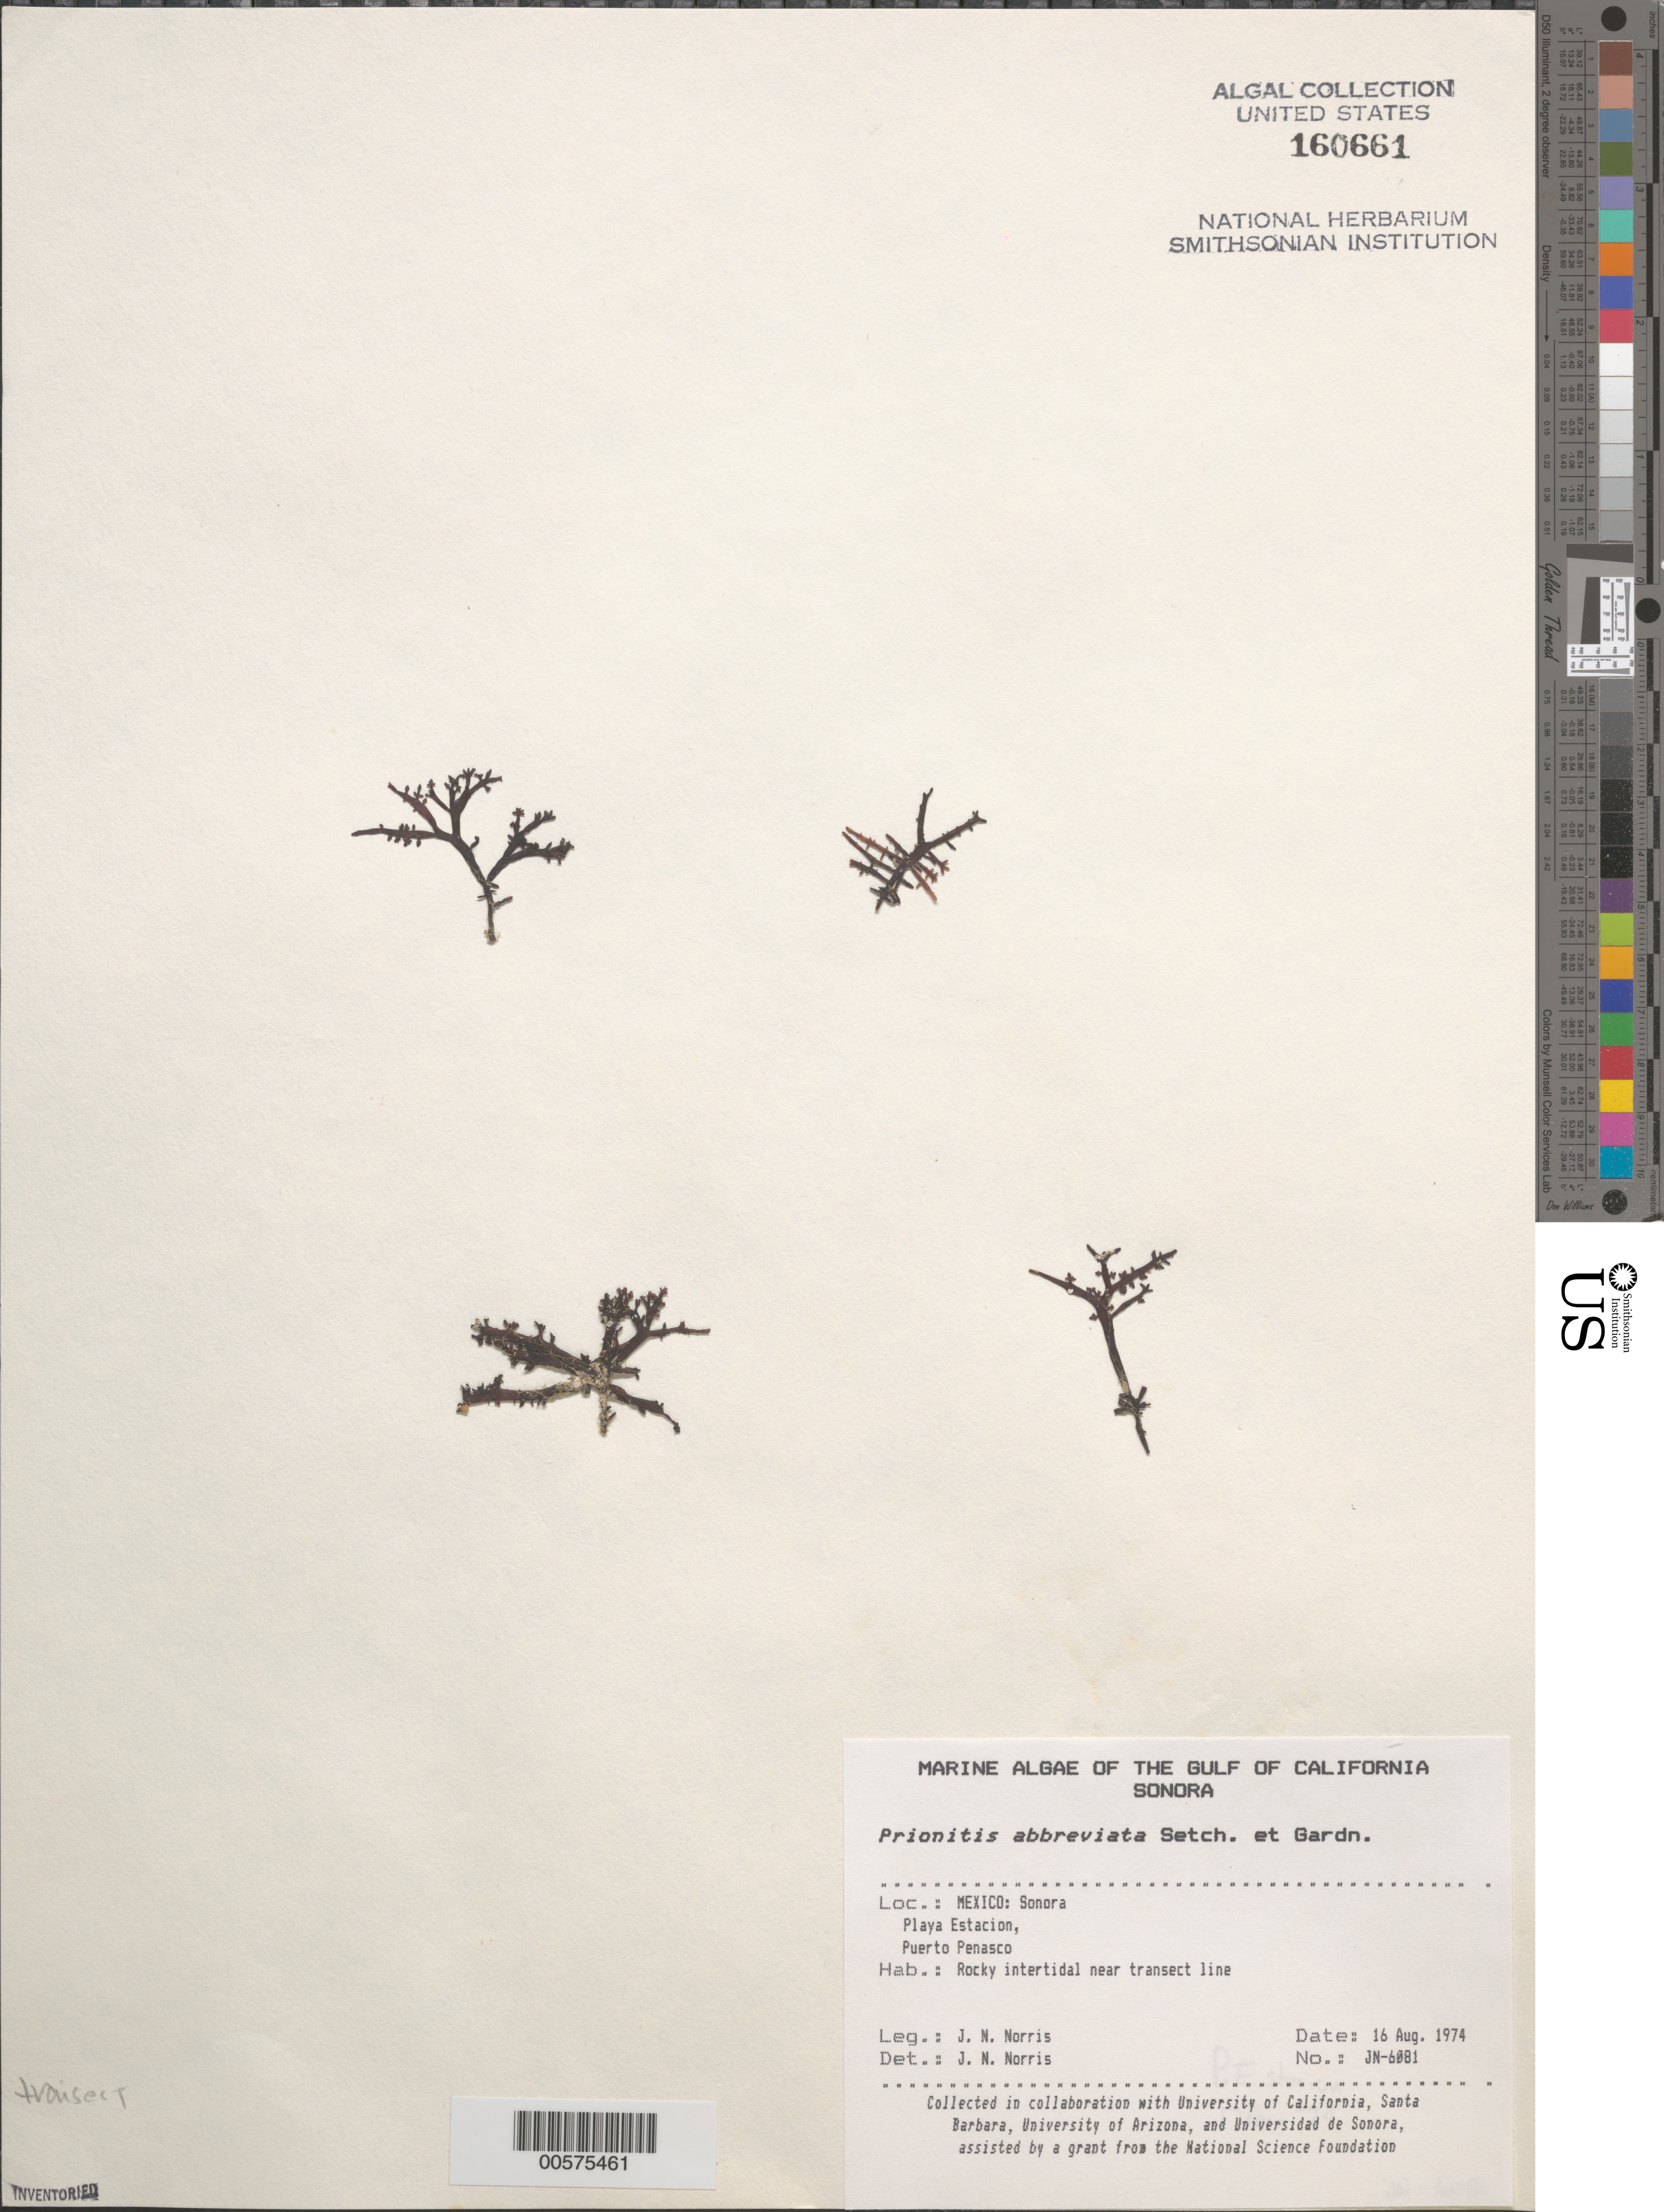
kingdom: Plantae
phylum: Rhodophyta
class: Florideophyceae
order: Cryptonemiales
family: Cryptonemiaceae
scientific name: Prionitis abbreviata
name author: Setchell & N.L. Gardner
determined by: Norris, James N.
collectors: J. N. Norris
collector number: JN-6081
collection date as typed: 16 Aug 1974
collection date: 1974-08-16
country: Mexico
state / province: Sonora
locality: Playa Estacion, Puerto Penasco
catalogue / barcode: US 160661